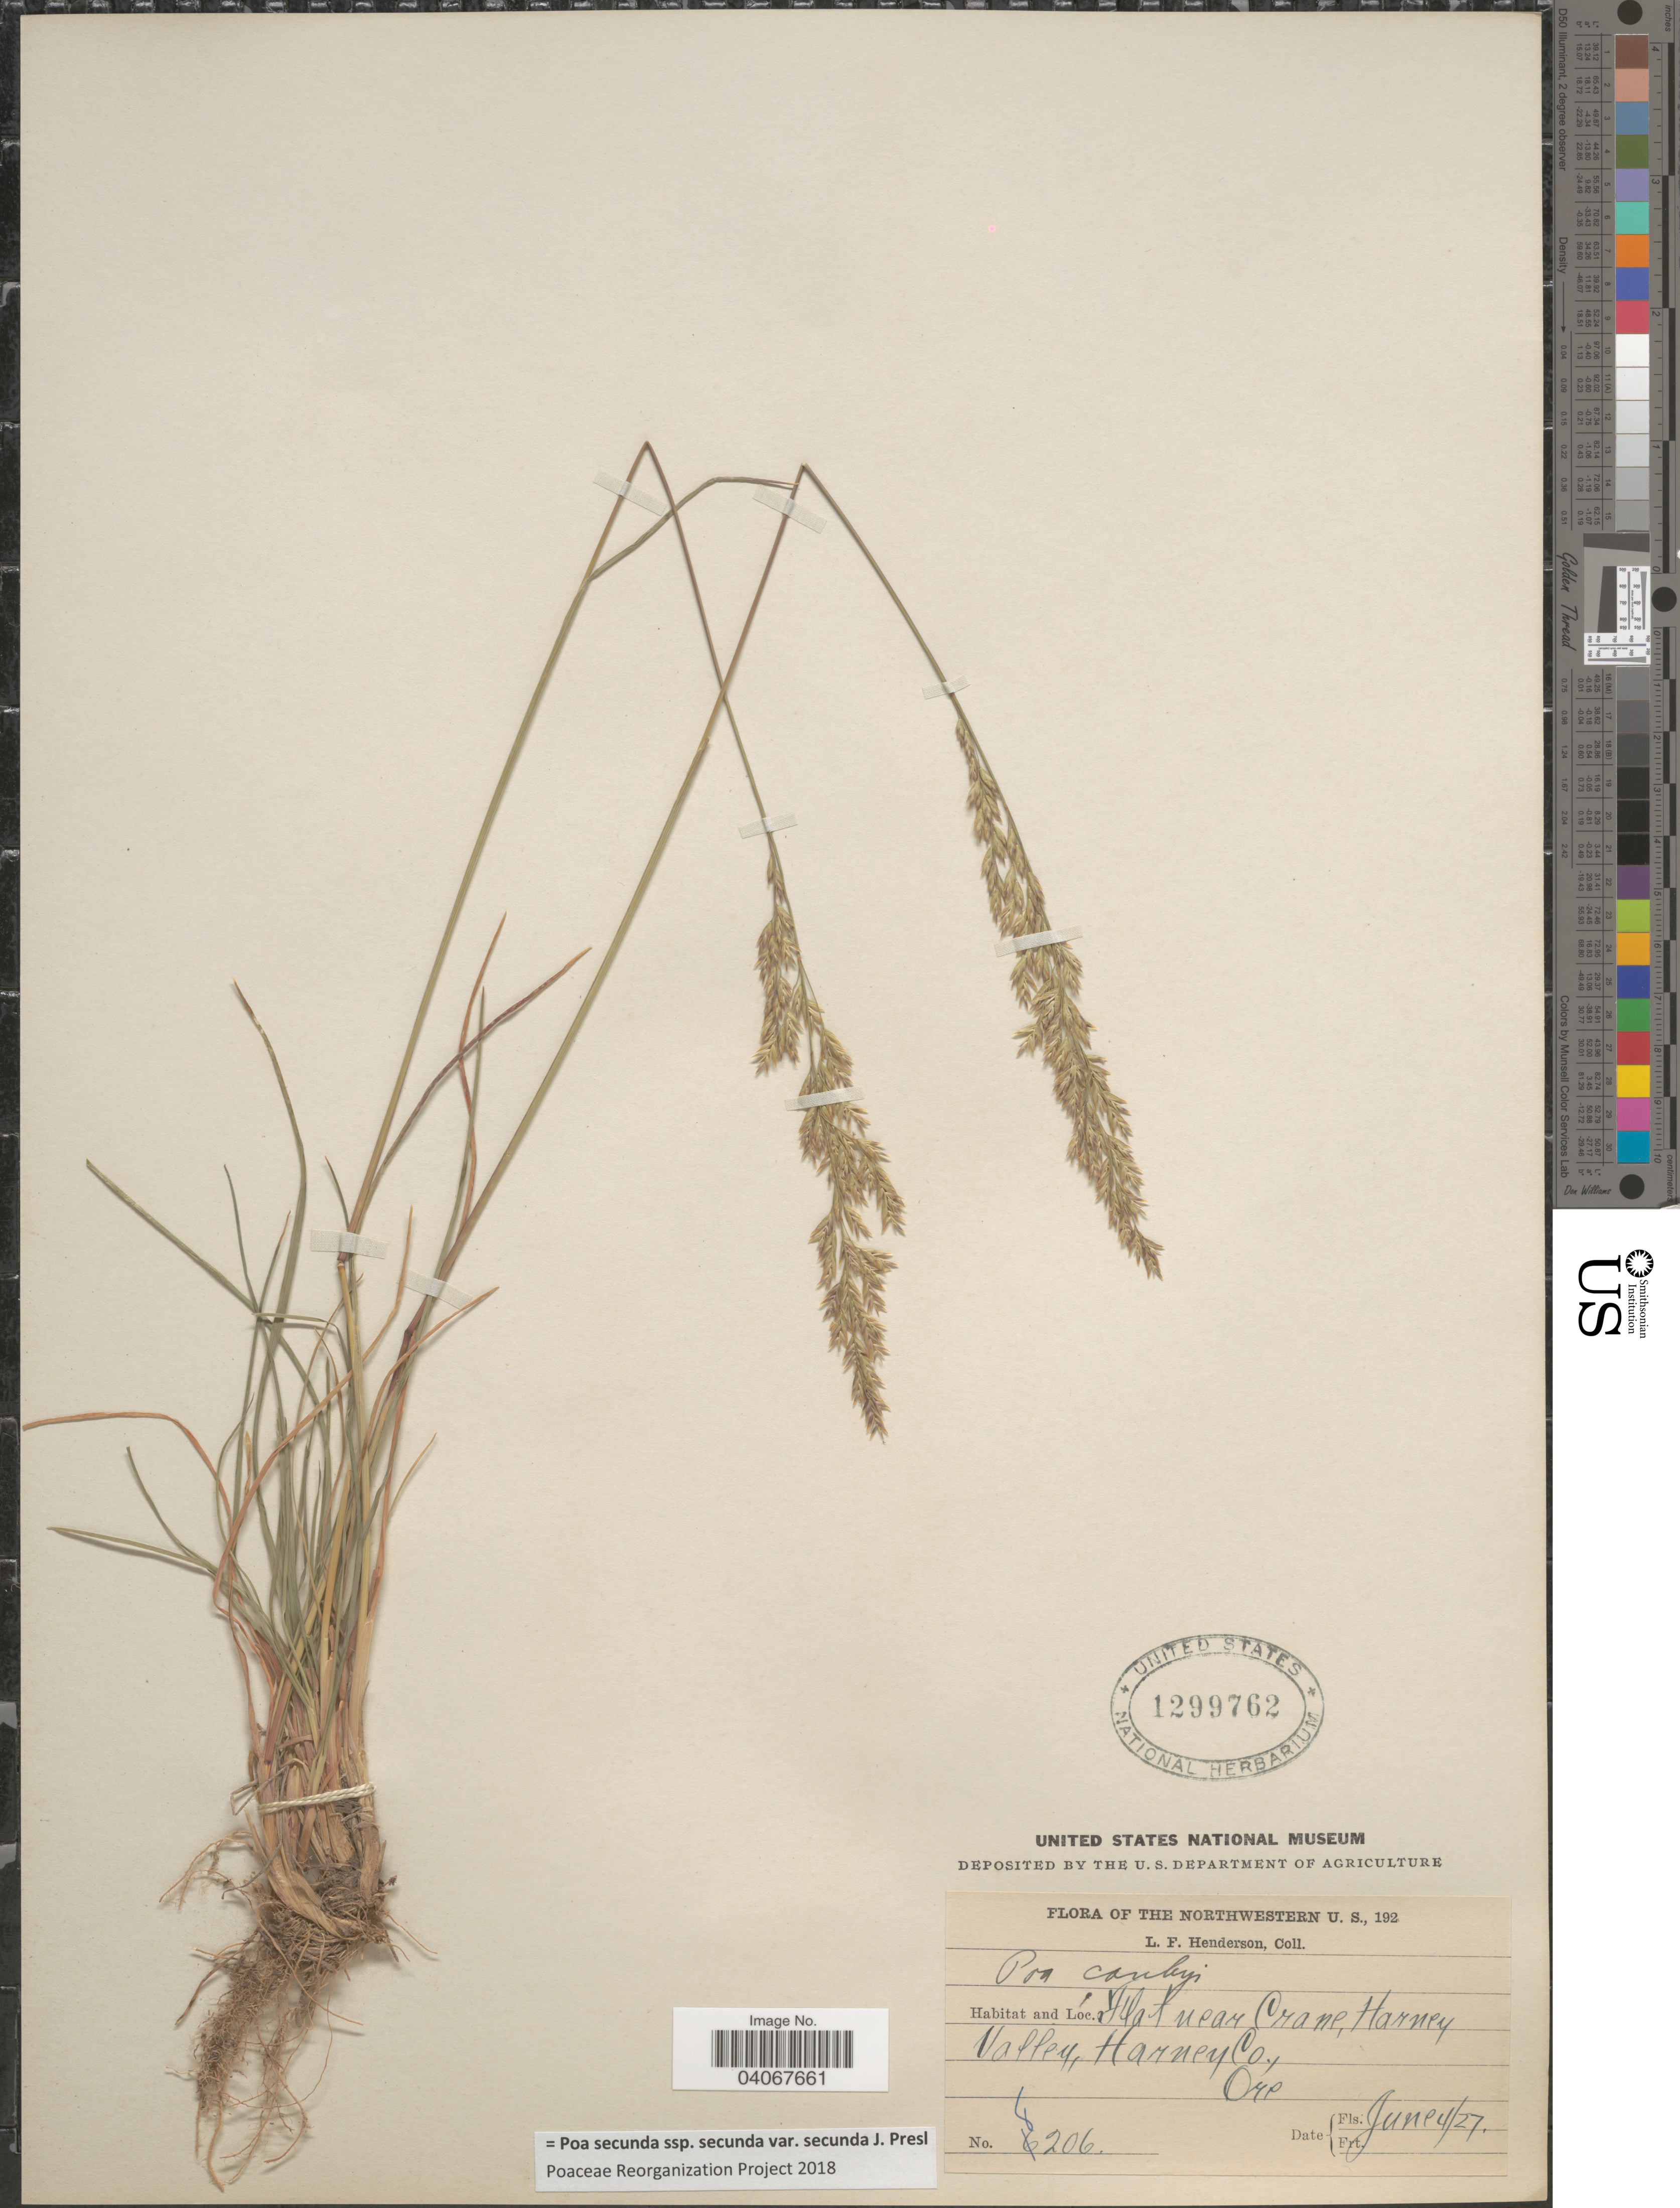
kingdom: Plantae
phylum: Tracheophyta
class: Liliopsida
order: Poales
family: Poaceae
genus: Poa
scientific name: Poa secunda subsp. secunda var. secunda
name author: J. Presl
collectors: L. Henderson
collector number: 8206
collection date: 1927-06-04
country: United States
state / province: Oregon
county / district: Harney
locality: Flat near Crane, Harney Valley, Harney Co.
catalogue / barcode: US 1299762